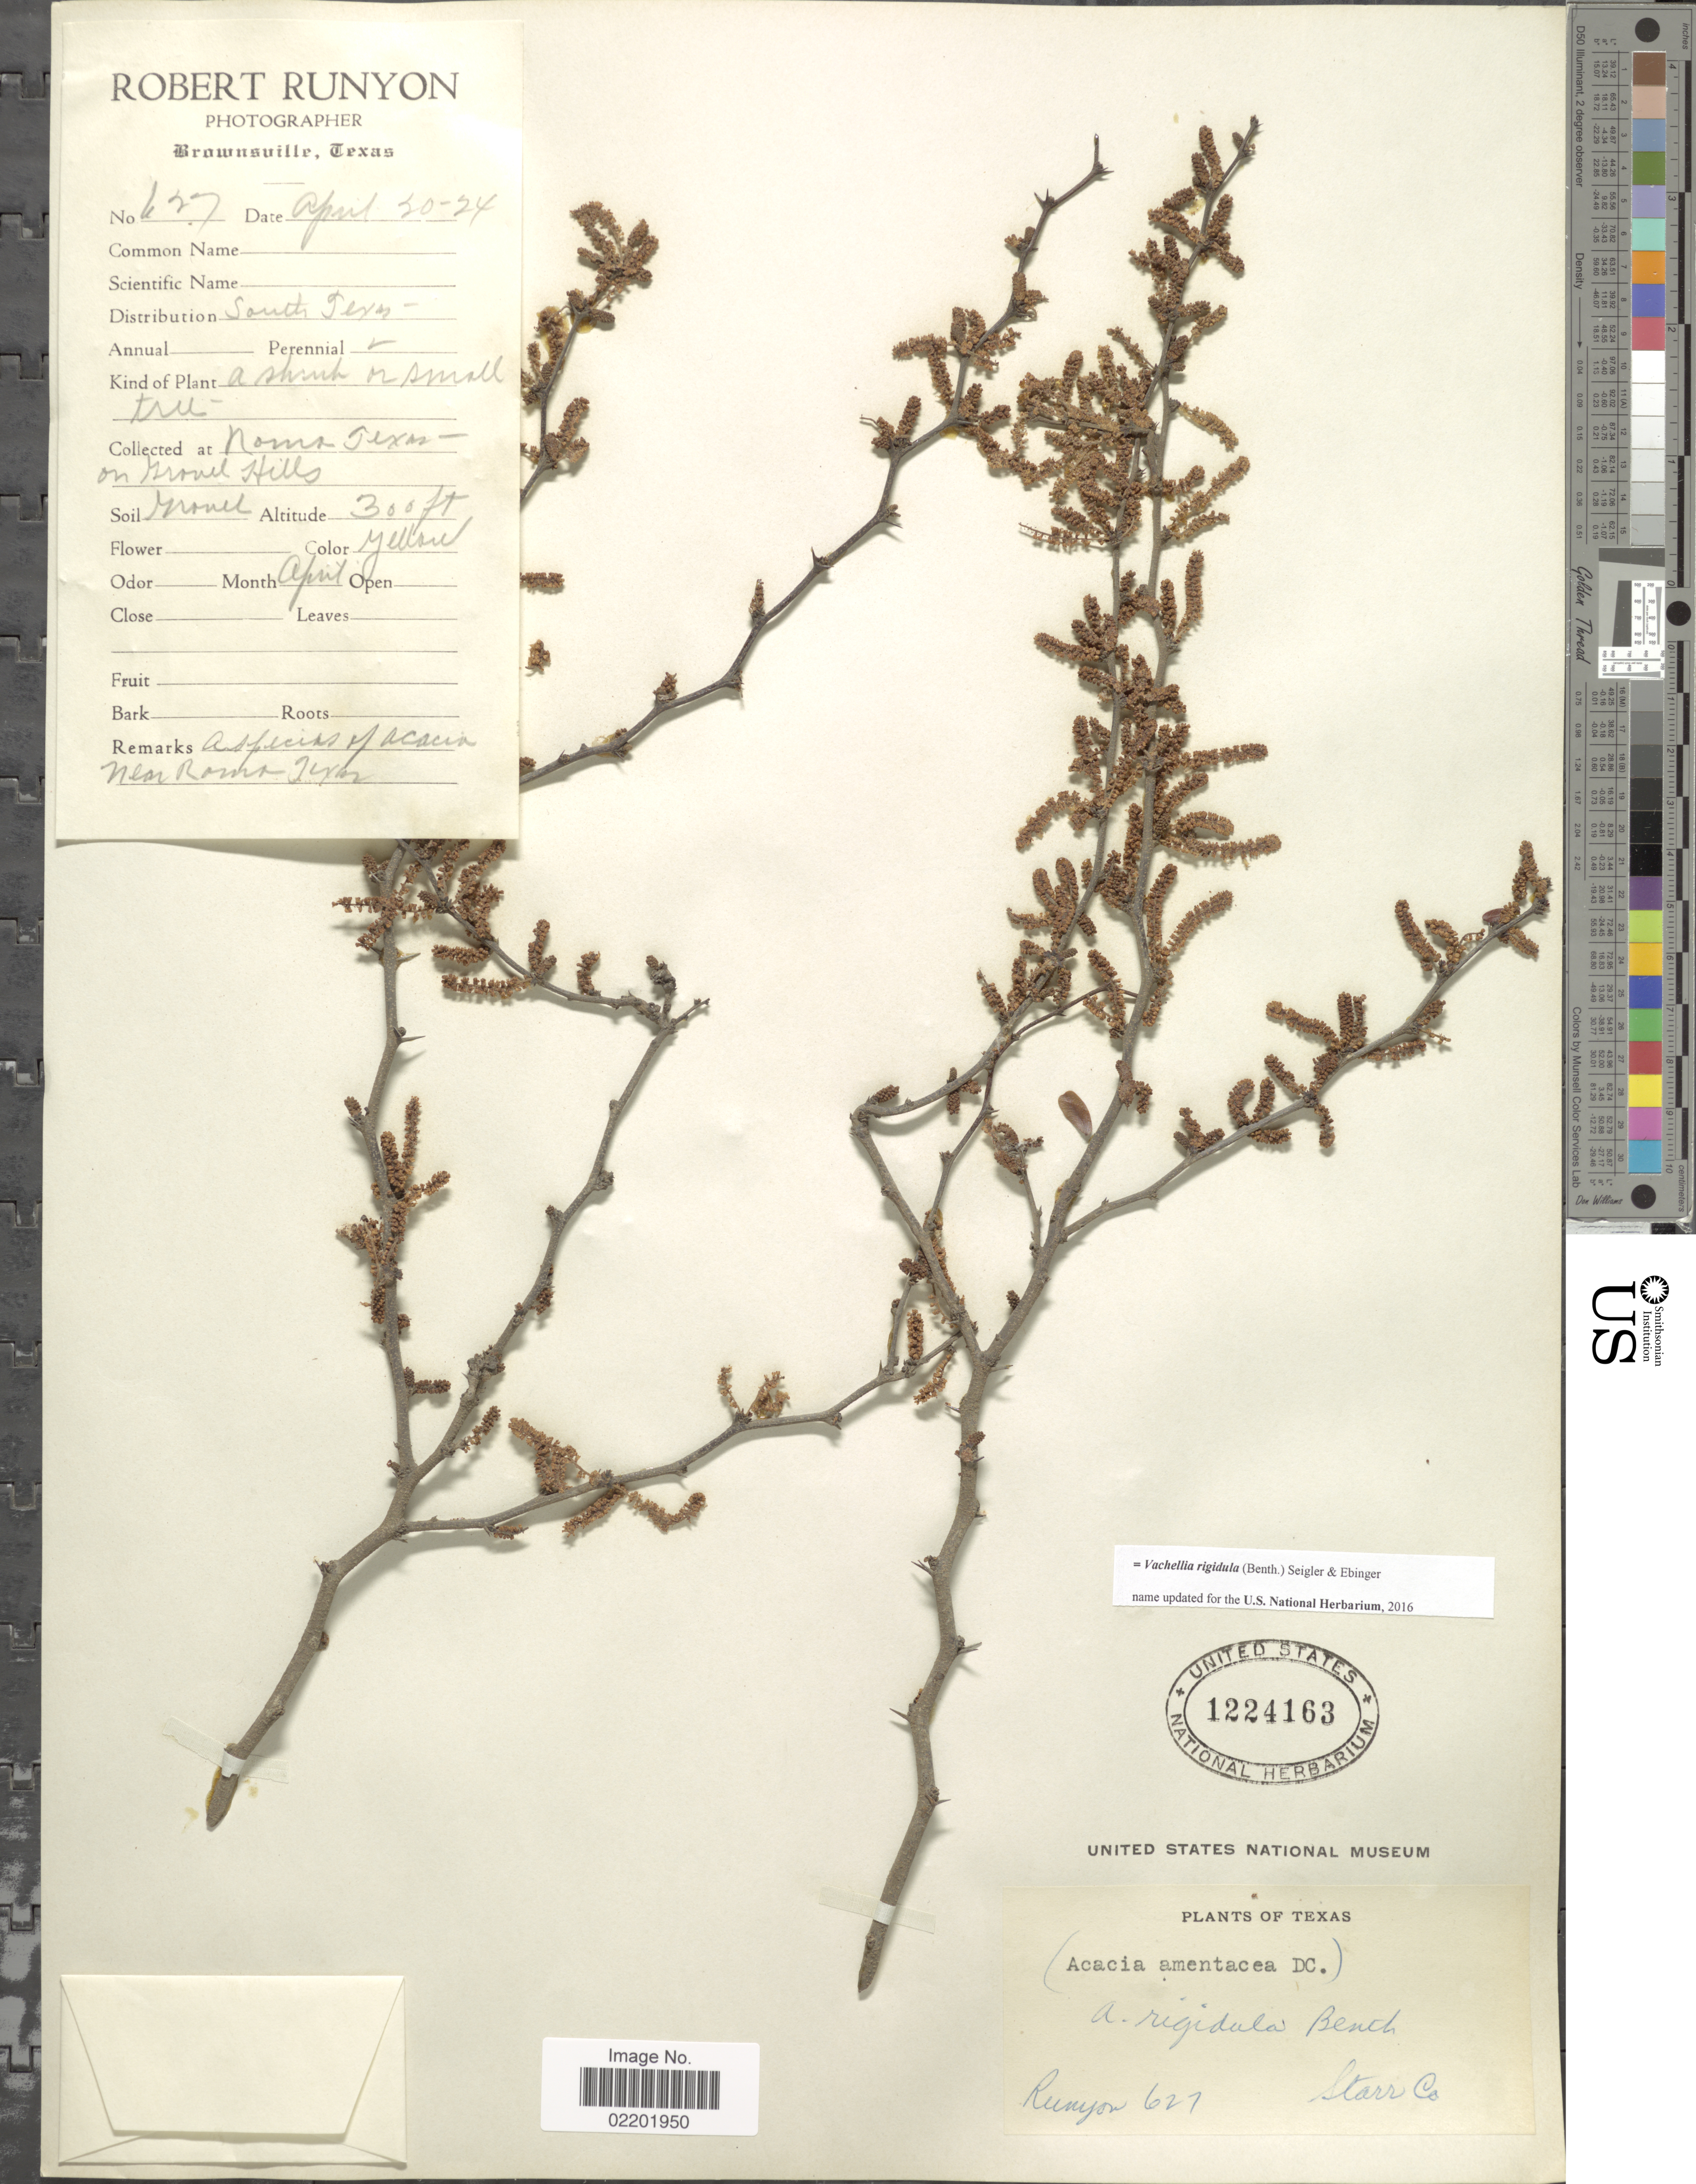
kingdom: Plantae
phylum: Tracheophyta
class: Magnoliopsida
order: Fabales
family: Fabaceae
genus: Vachellia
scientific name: Vachellia rigidula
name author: (Benth.) Seigler & Ebinger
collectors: R. Runyon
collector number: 627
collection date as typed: Transcribed d/m/y: 20/4/24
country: United States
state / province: Texas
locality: Starr Co., Roma Texas on gravel hills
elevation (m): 91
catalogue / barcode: US 1224163